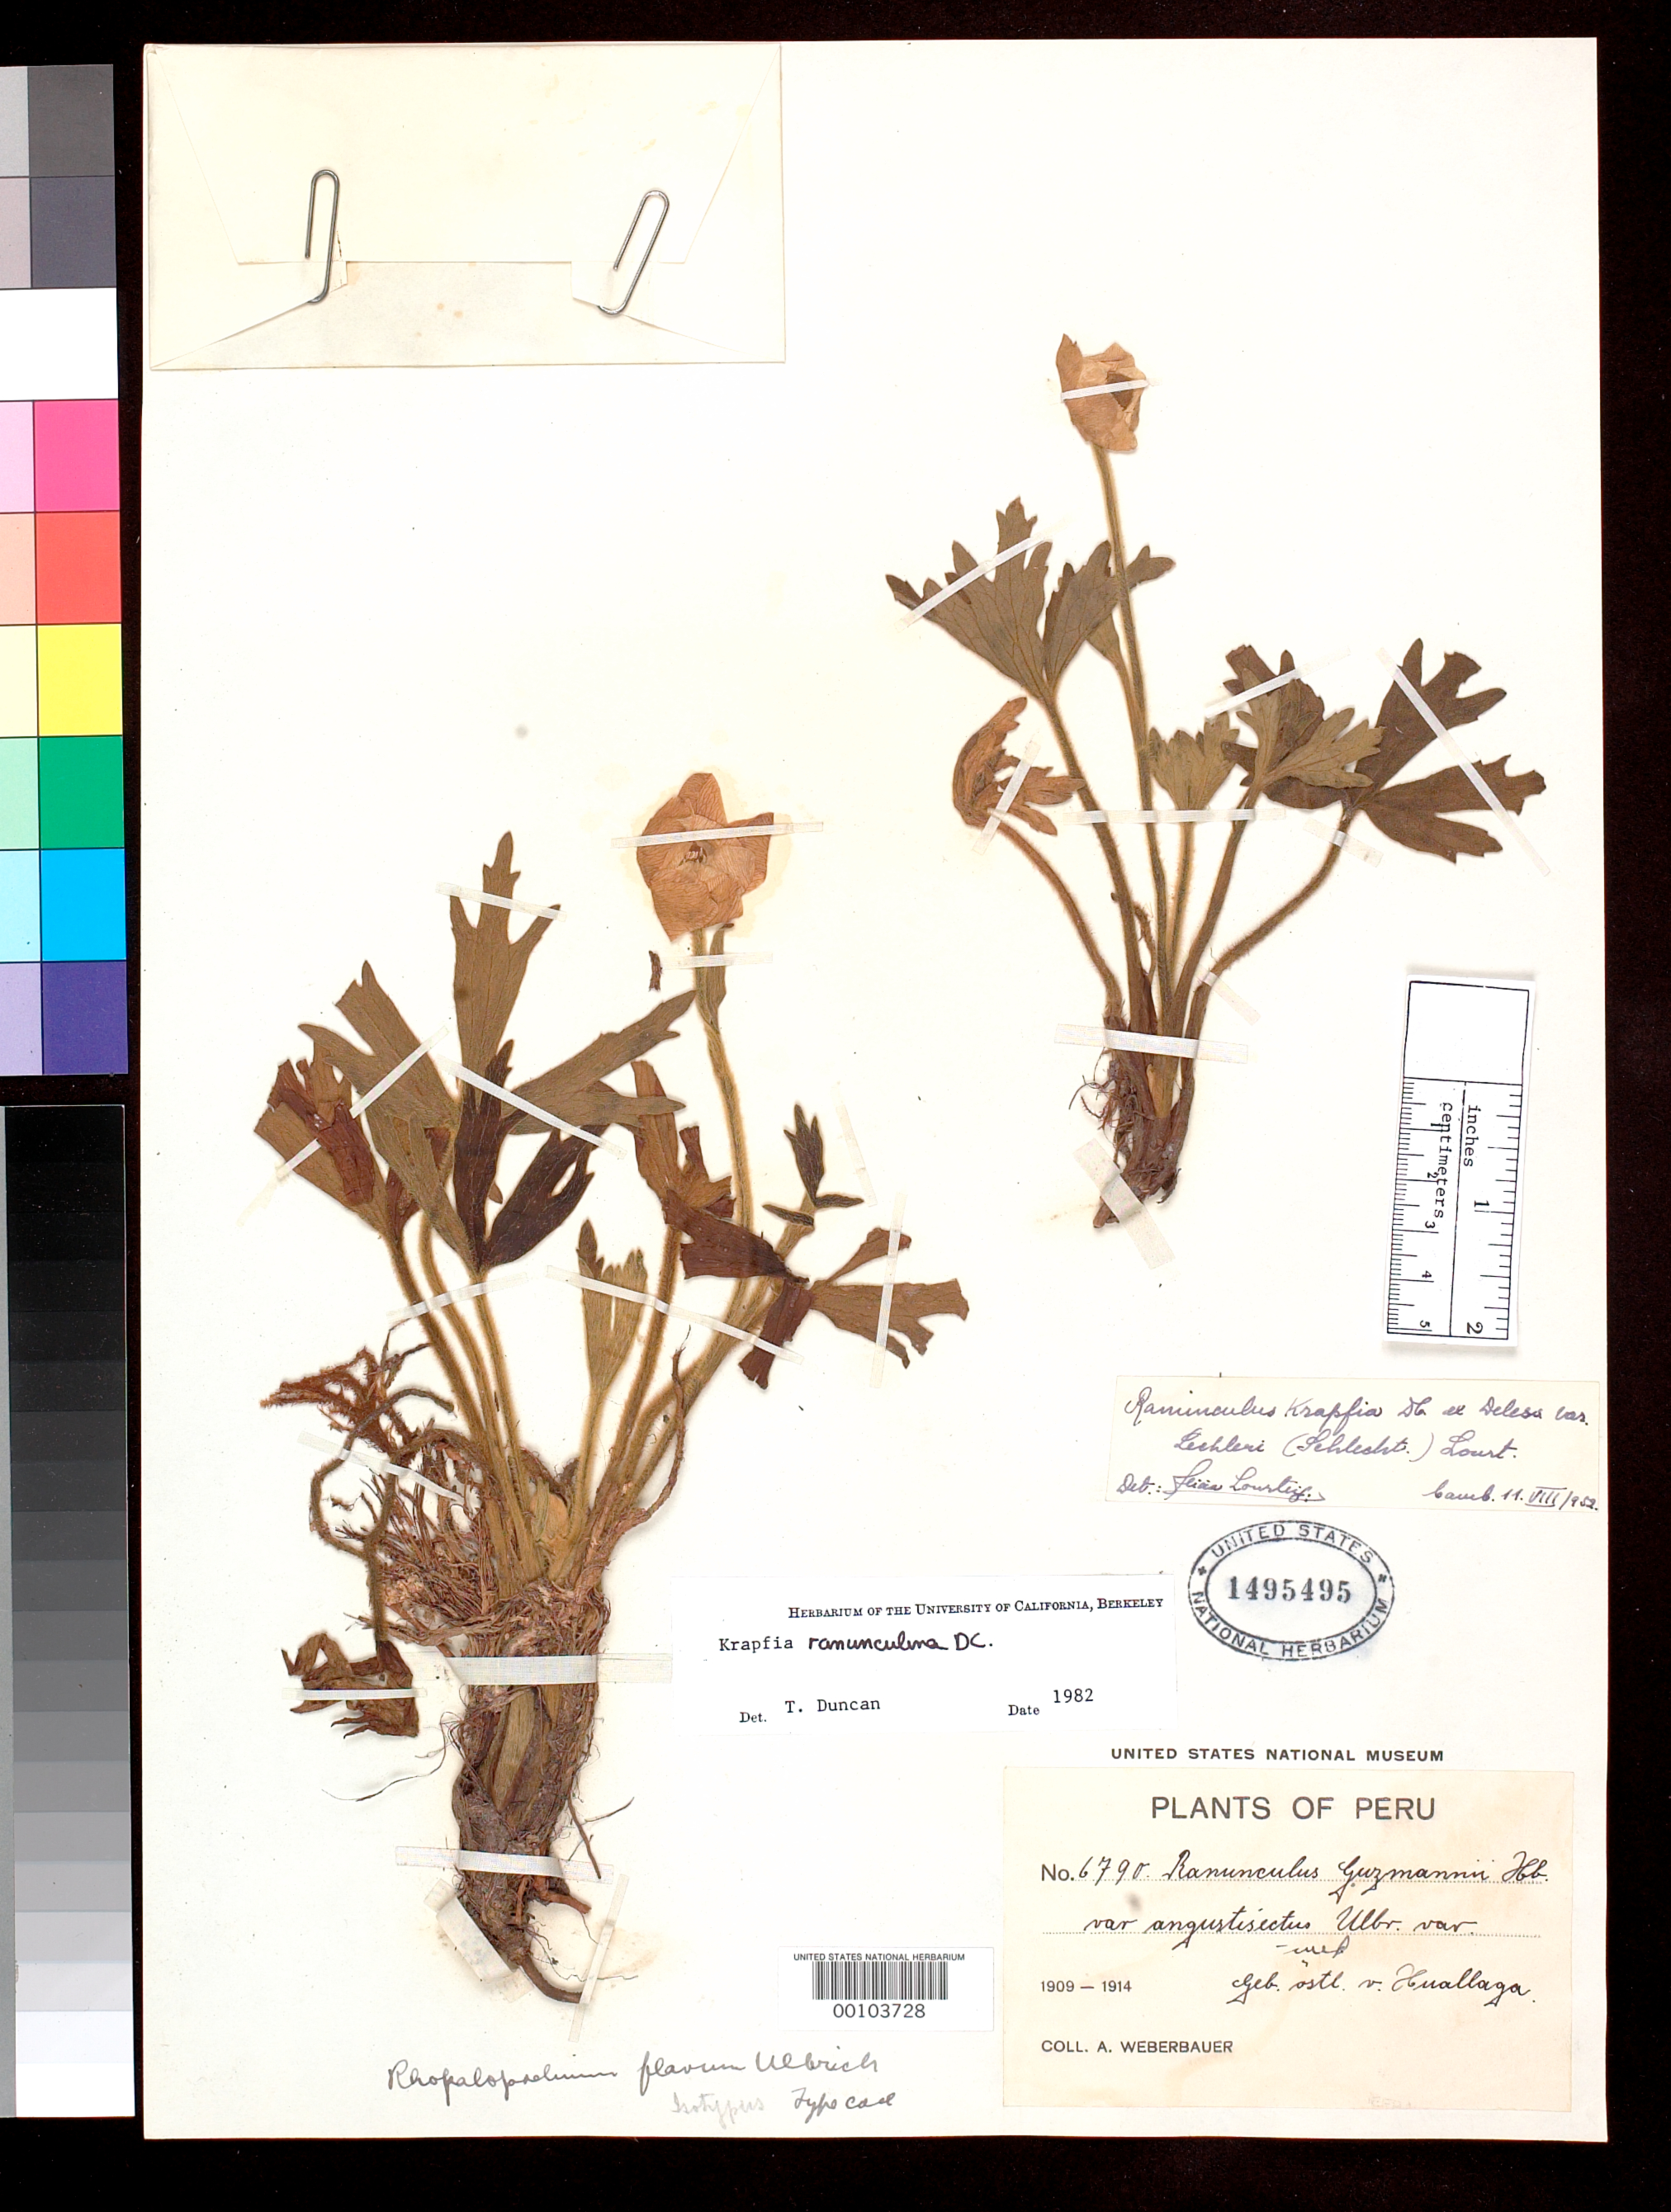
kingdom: Plantae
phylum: Tracheophyta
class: Magnoliopsida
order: Ranunculales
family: Ranunculaceae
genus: Rhopalopodium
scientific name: Rhopalopodium flavum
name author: Ulbr.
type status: Isotype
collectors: A. Weberbauer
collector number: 6790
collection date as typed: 1909 to -- --- 1914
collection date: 1909/1914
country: Peru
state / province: San Martín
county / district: Huallaga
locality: Huallaga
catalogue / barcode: US 1495495